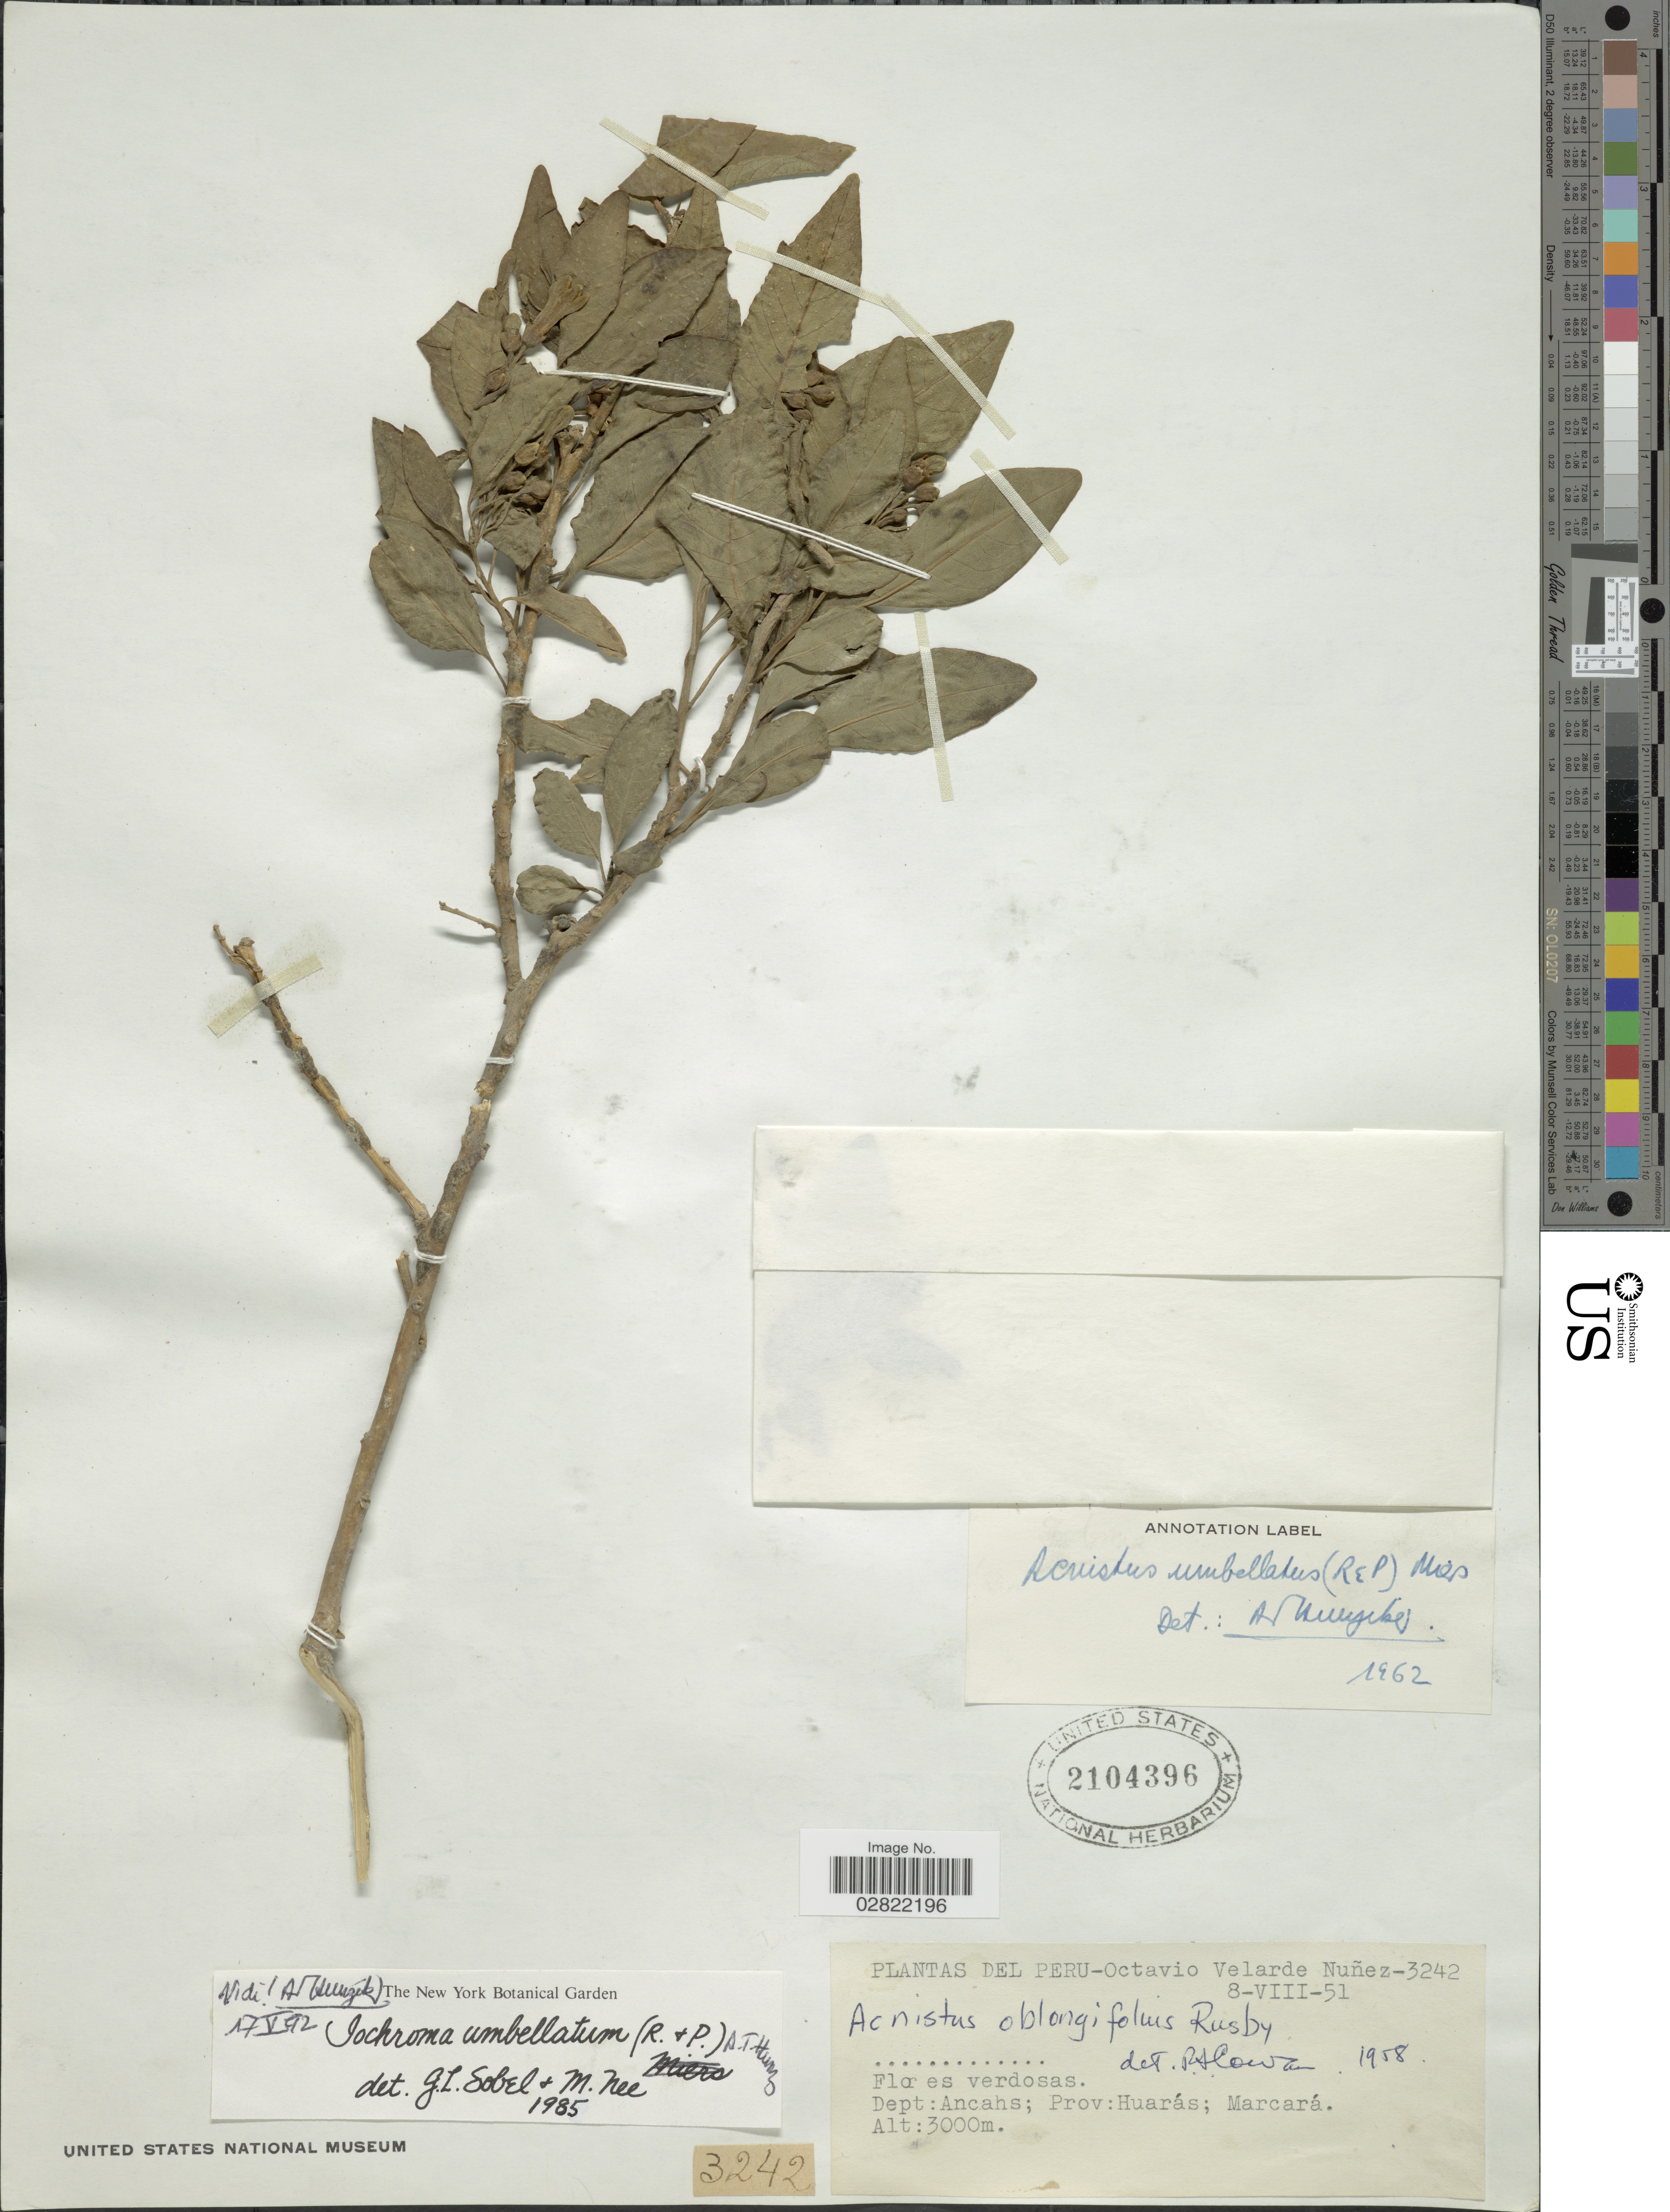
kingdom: Plantae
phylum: Tracheophyta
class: Magnoliopsida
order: Solanales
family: Solanaceae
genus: Iochroma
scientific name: Iochroma umbellatum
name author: (Ruiz & Pav.) Hunziker ex D'Arcy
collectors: O. Velarde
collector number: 3242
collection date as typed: Transcribed d/m/y: 8/8/51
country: Peru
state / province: Ancash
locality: Dept: Ancahs; Prov: Huarás; Marcará.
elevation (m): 3000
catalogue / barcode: US 2104396